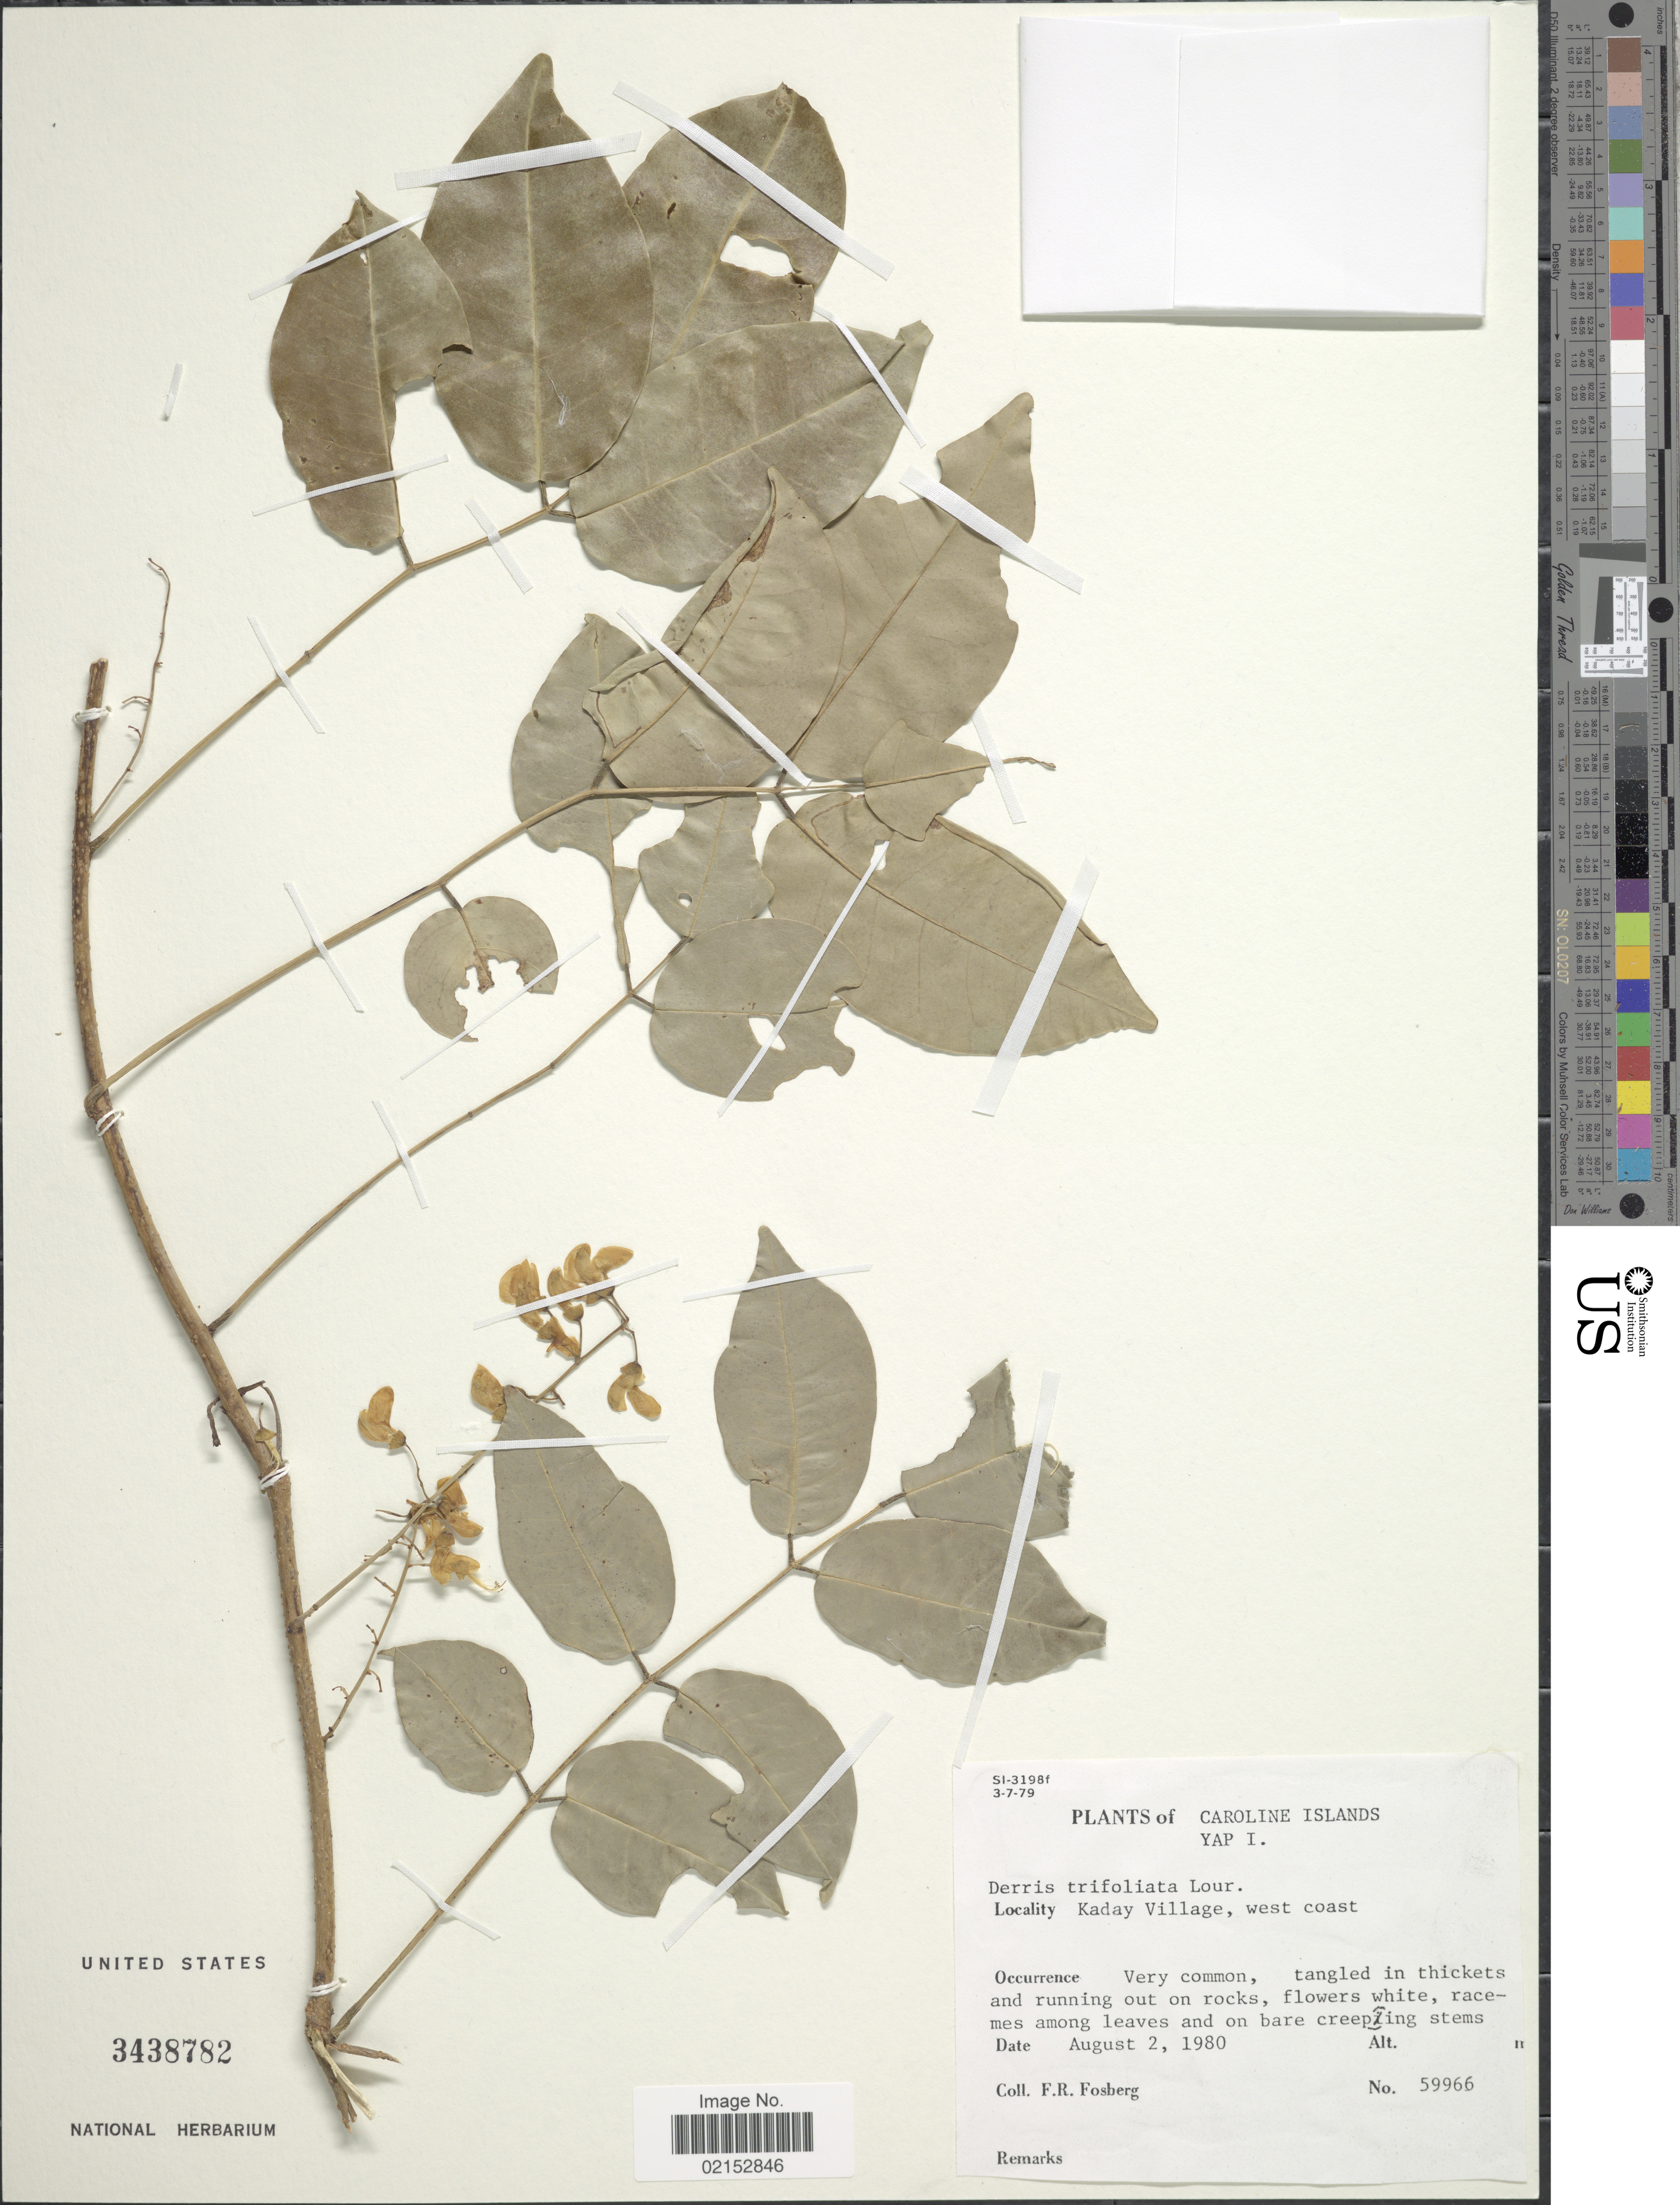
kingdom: Plantae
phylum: Tracheophyta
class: Magnoliopsida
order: Fabales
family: Fabaceae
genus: Derris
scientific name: Derris trifoliata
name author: Lour.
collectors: F. R. Fosberg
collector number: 59966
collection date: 1980-08-02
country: Micronesia, Federated States of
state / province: Yap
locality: Caroline Islands, Yap I., Kaday Village, west coast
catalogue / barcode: US 3438782